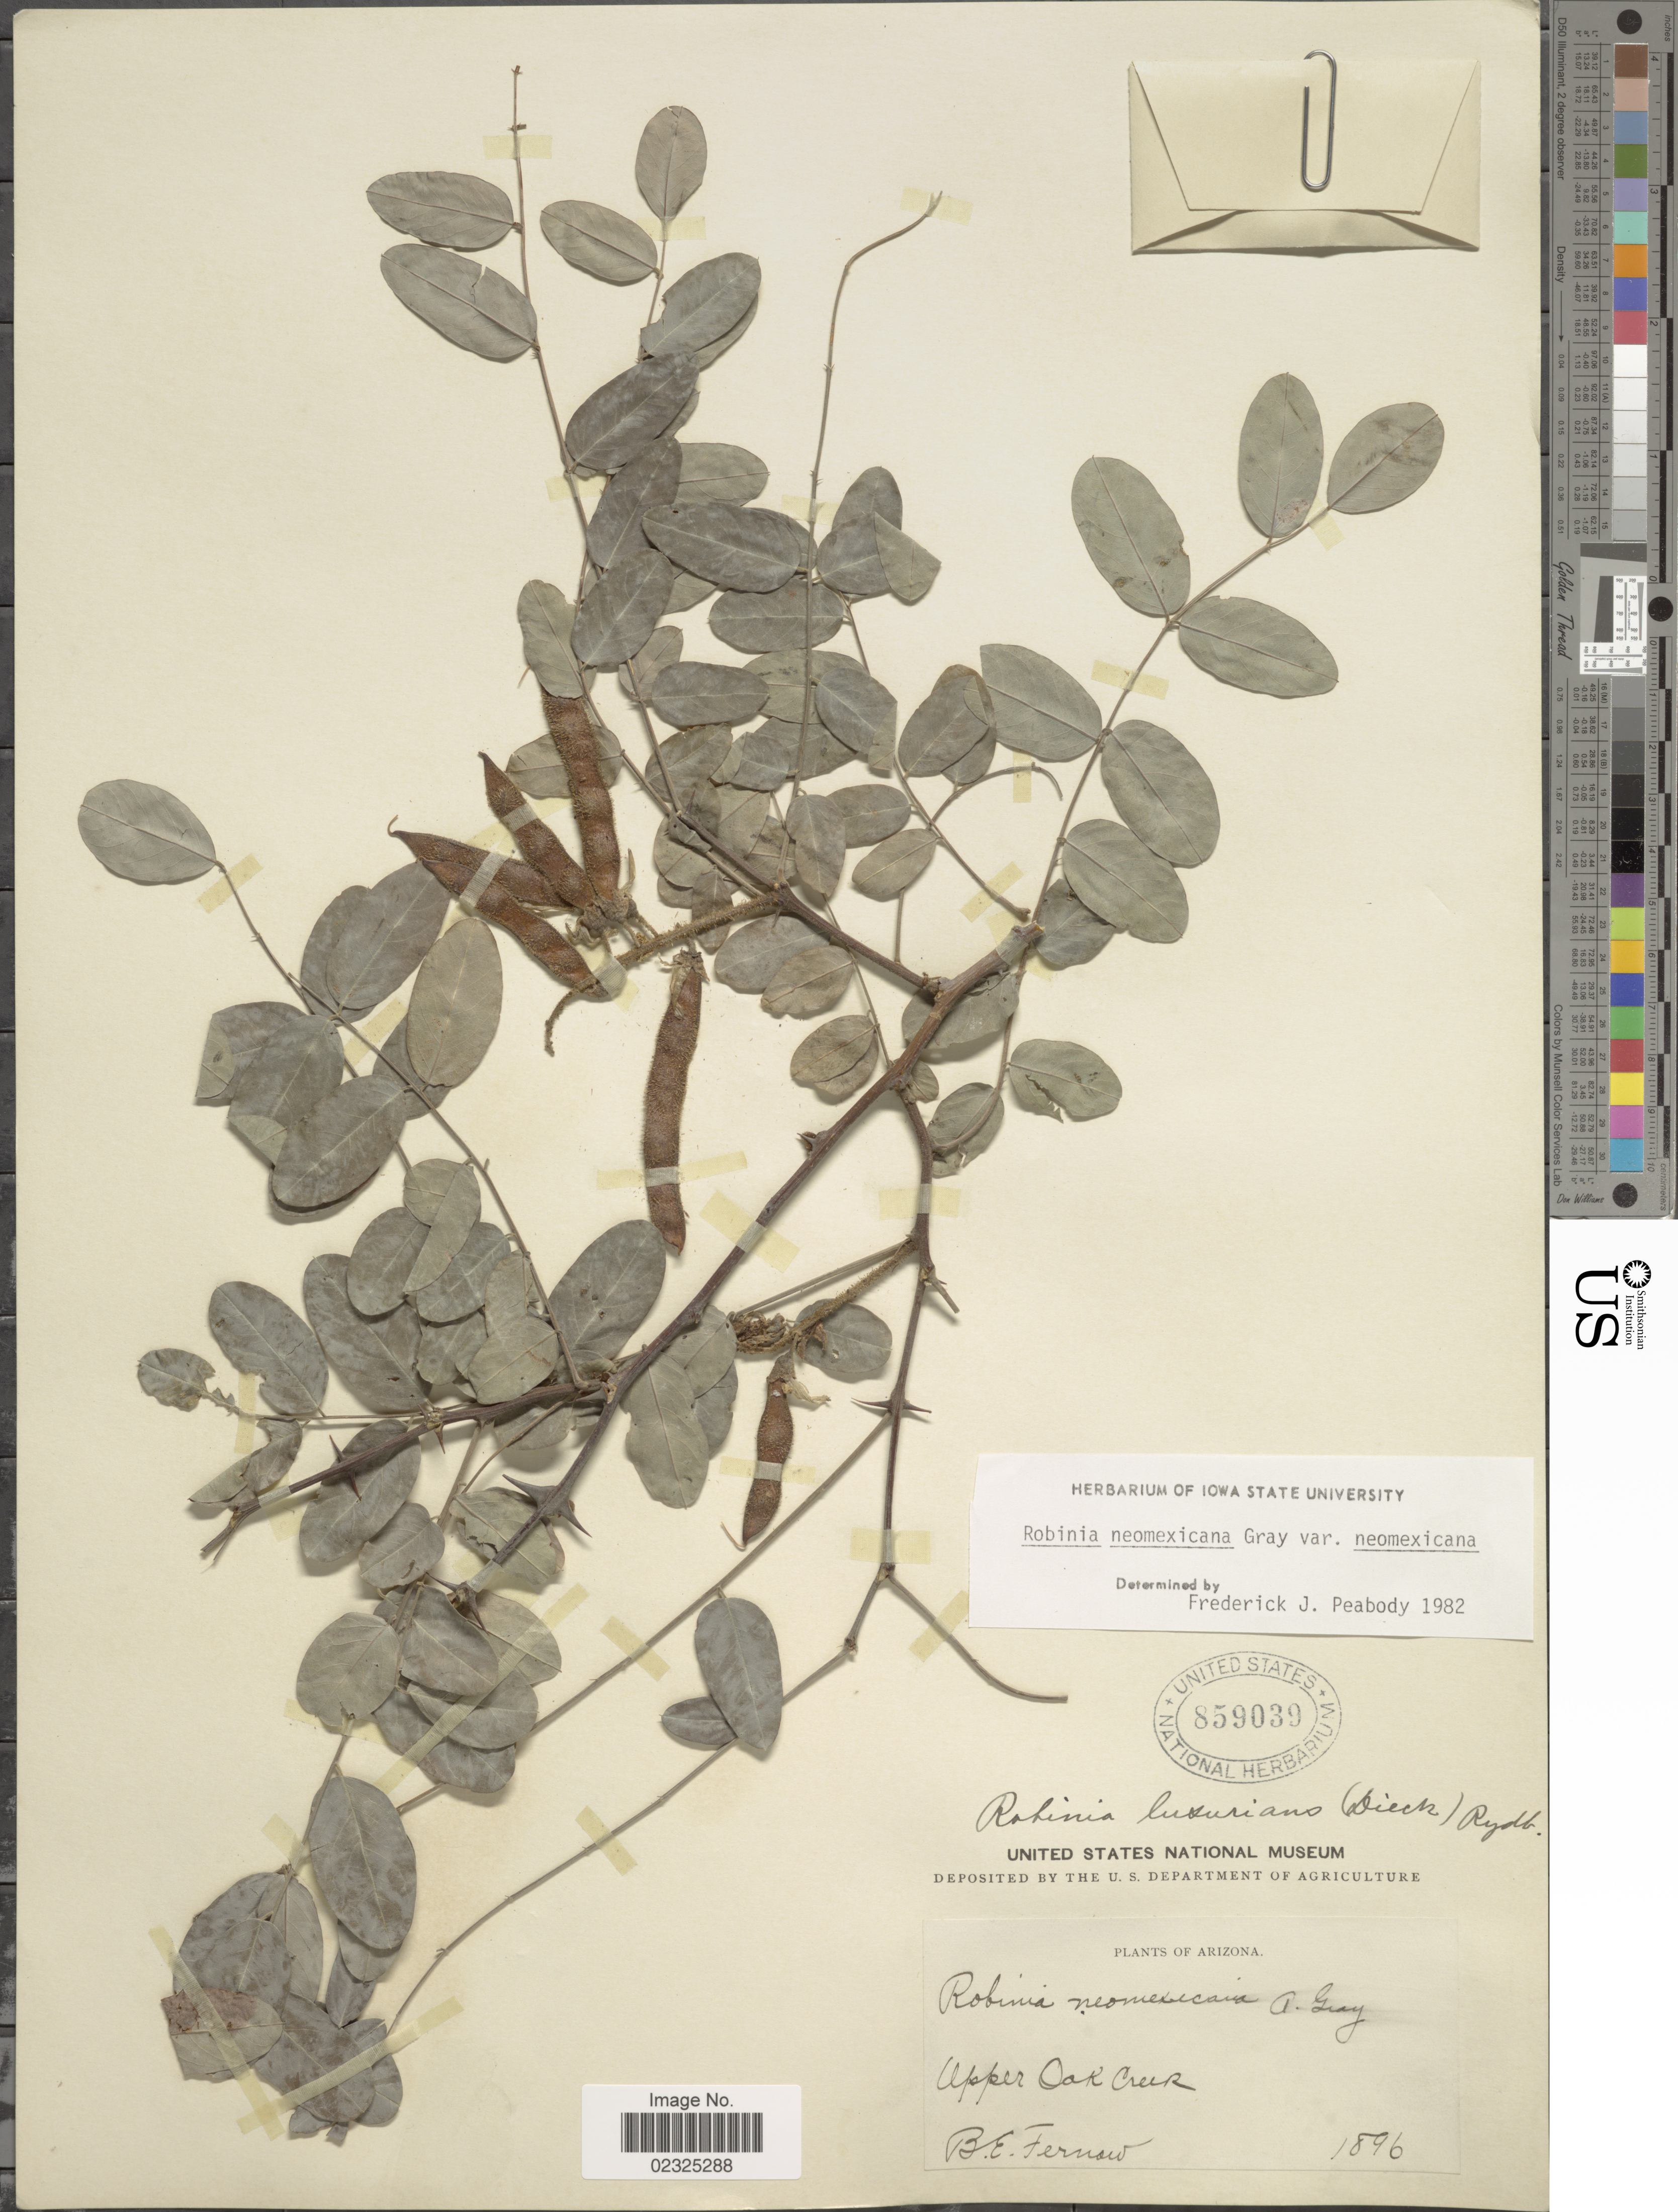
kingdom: Plantae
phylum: Tracheophyta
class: Magnoliopsida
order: Fabales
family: Fabaceae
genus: Robinia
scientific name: Robinia neomexicana var. neomexicana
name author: A. Gray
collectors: B. Fernow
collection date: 1896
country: United States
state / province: Arizona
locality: Upper Oak Creek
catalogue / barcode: US 859039